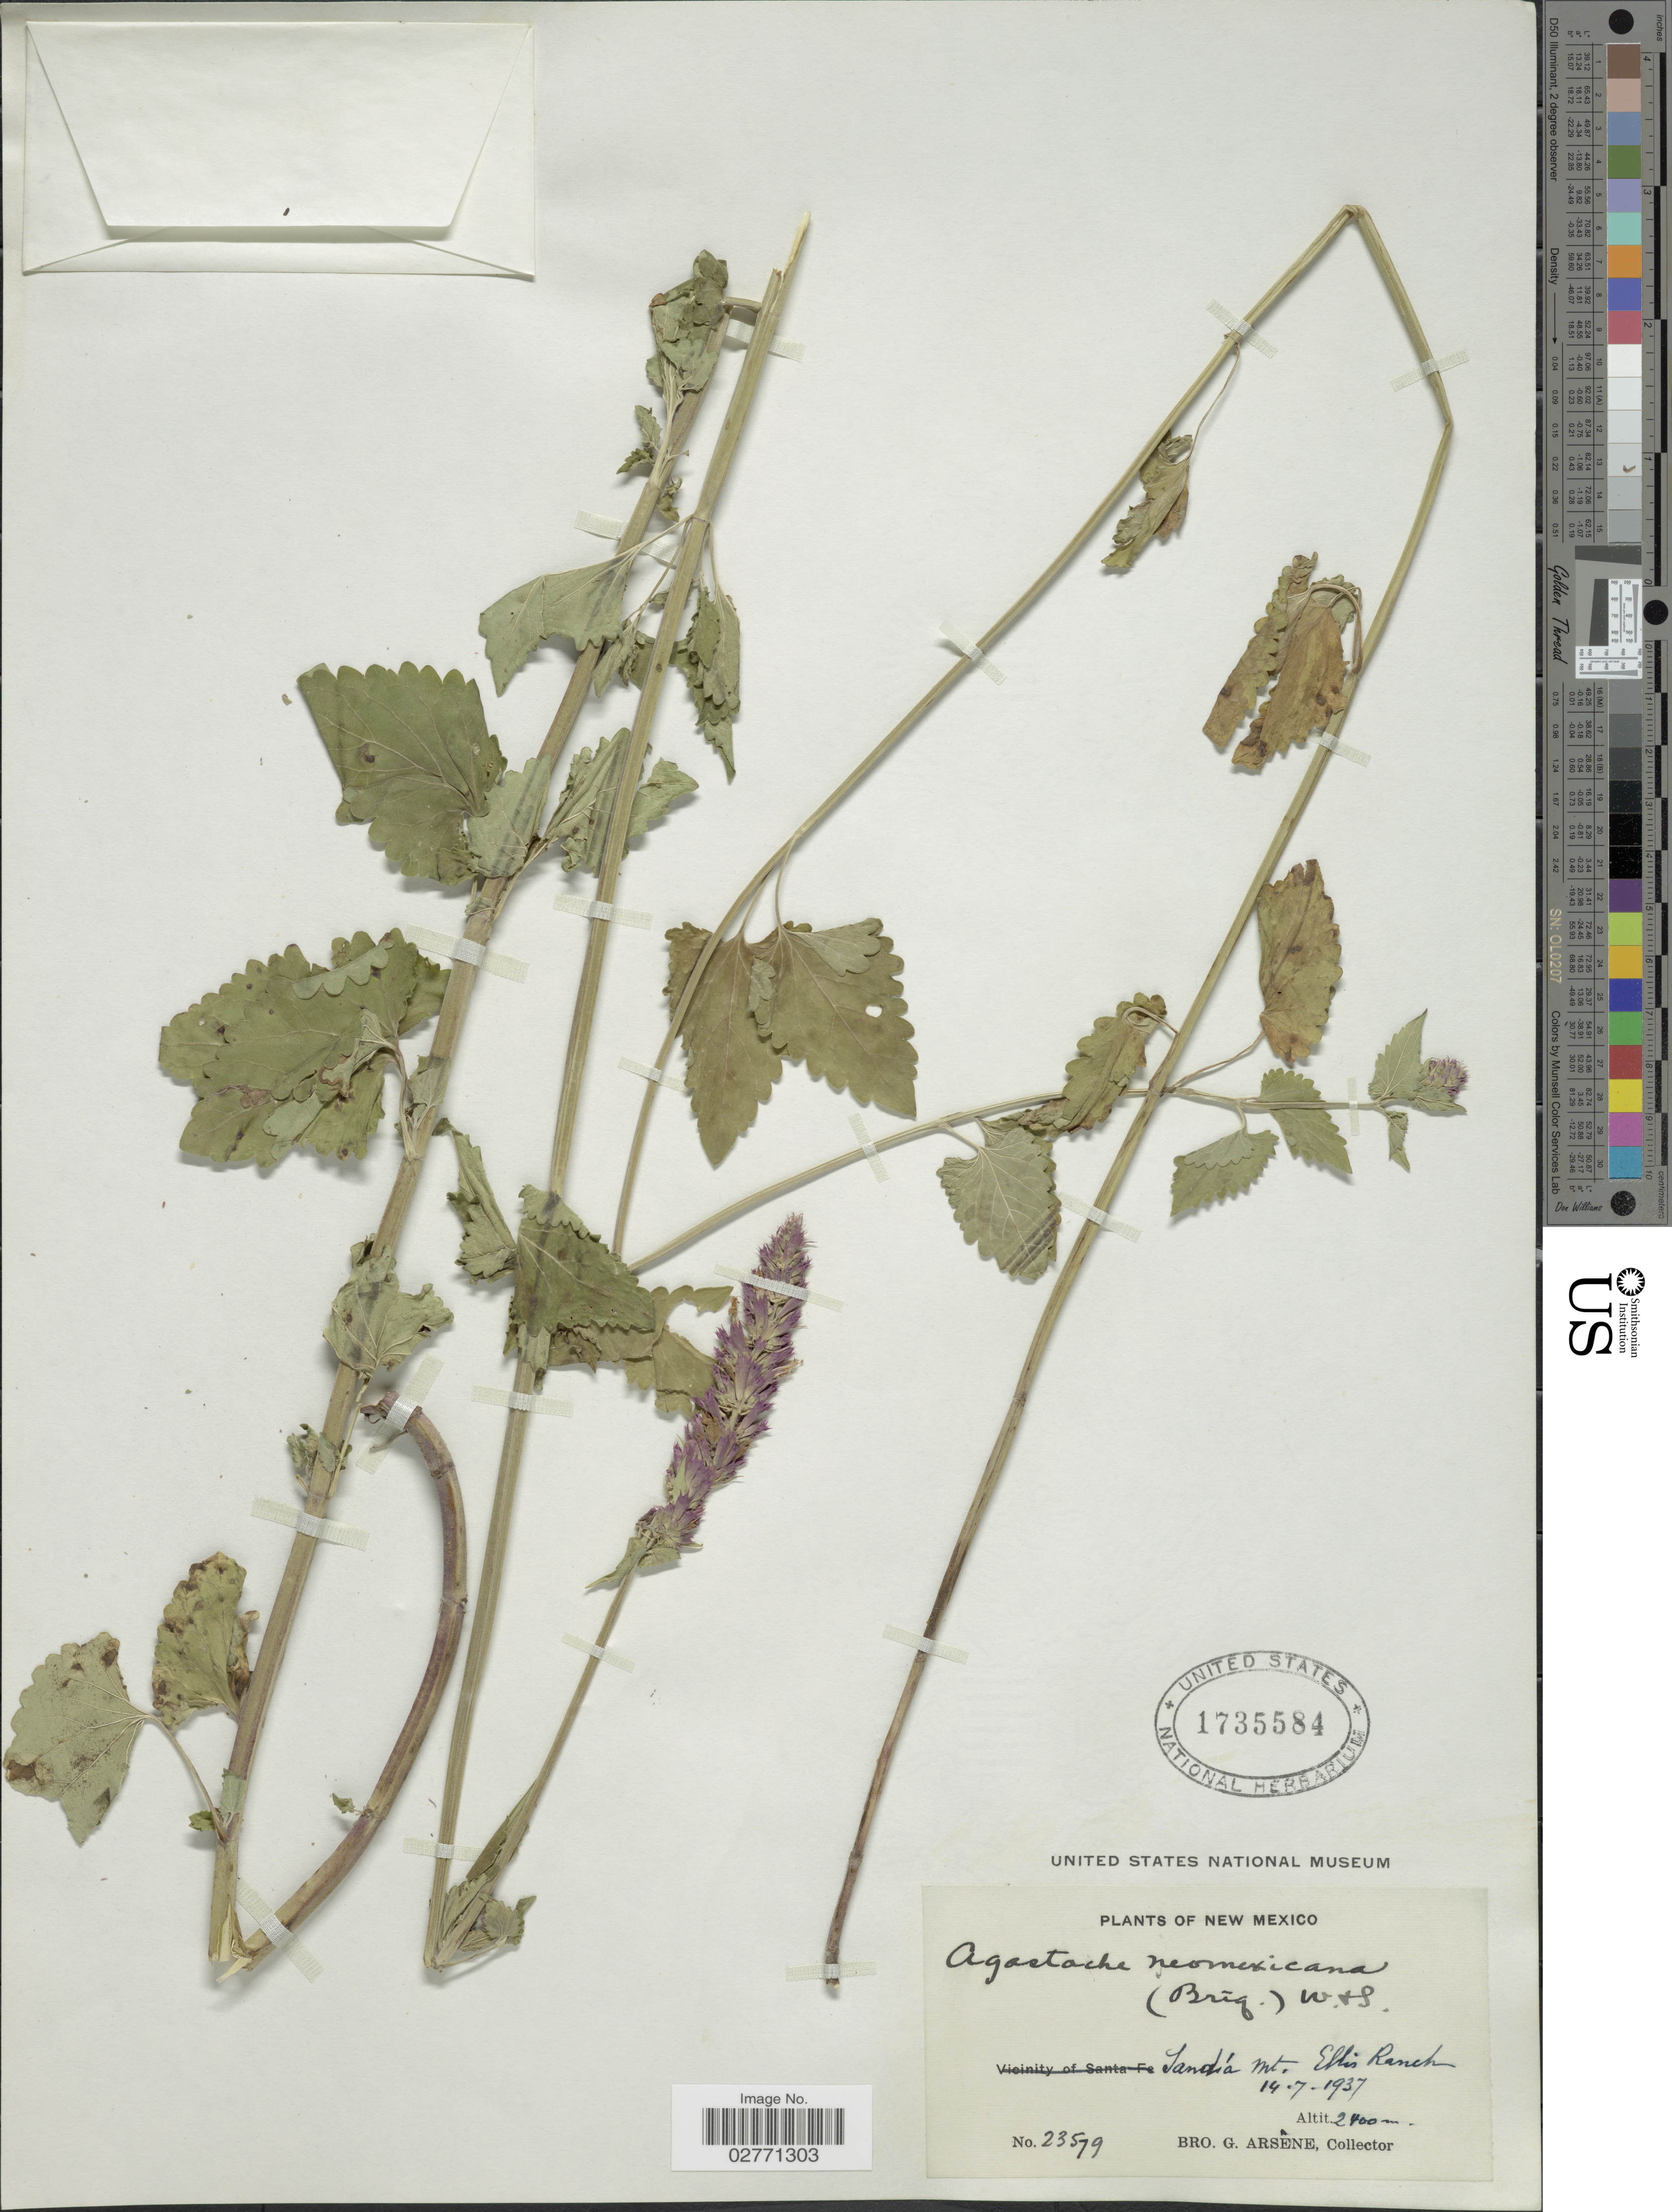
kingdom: Plantae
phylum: Tracheophyta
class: Magnoliopsida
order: Lamiales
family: Lamiaceae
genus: Agastache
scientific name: Agastache pallidiflora subsp. neomexicana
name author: (Briq.) Lint & Epling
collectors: Bro. G. Arsène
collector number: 23579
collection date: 1937-07-14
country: United States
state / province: New Mexico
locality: Sandia Mt. Ellis Ranch.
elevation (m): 2400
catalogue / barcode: US 1735584